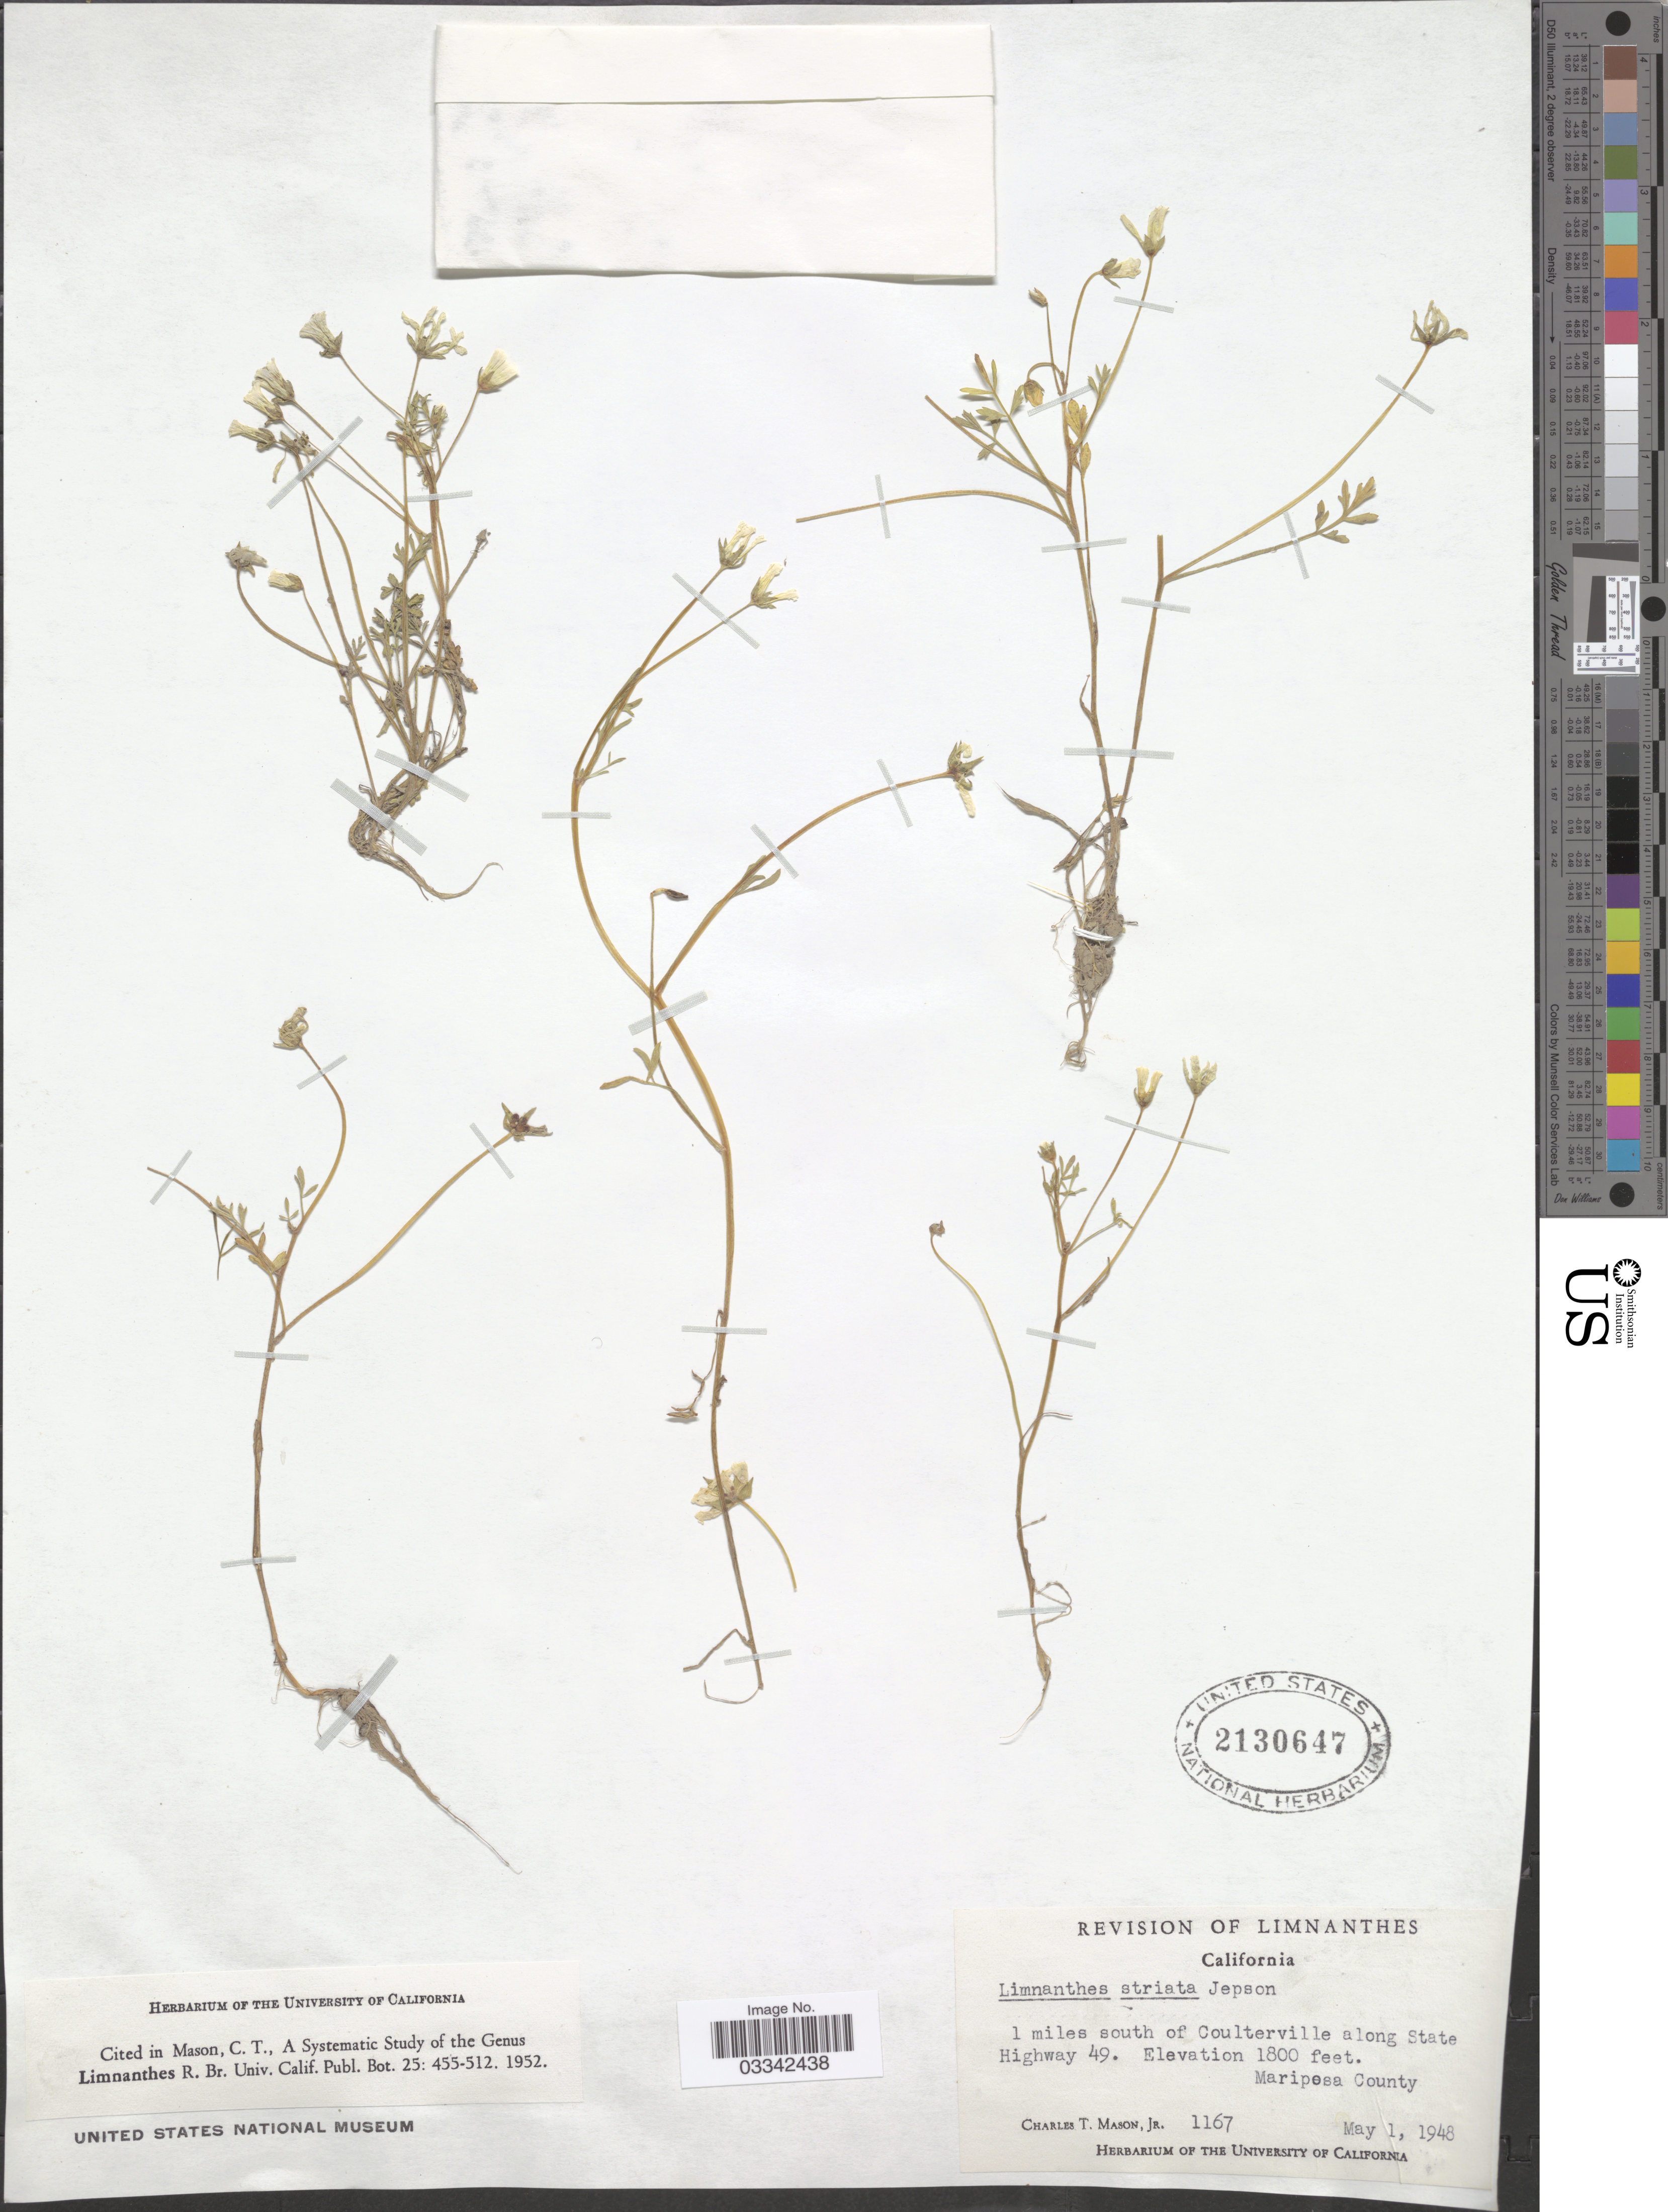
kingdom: Plantae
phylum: Tracheophyta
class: Magnoliopsida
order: Brassicales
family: Limnanthaceae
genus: Limnanthes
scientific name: Limnanthes striata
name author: Jeps.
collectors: C. T. Mason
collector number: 1167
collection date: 1948-05-01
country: United States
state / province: California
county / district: Mariposa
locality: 1 miles south of Coulterville along State Highway 49. Maripesa County.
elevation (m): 549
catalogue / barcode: US 2130647